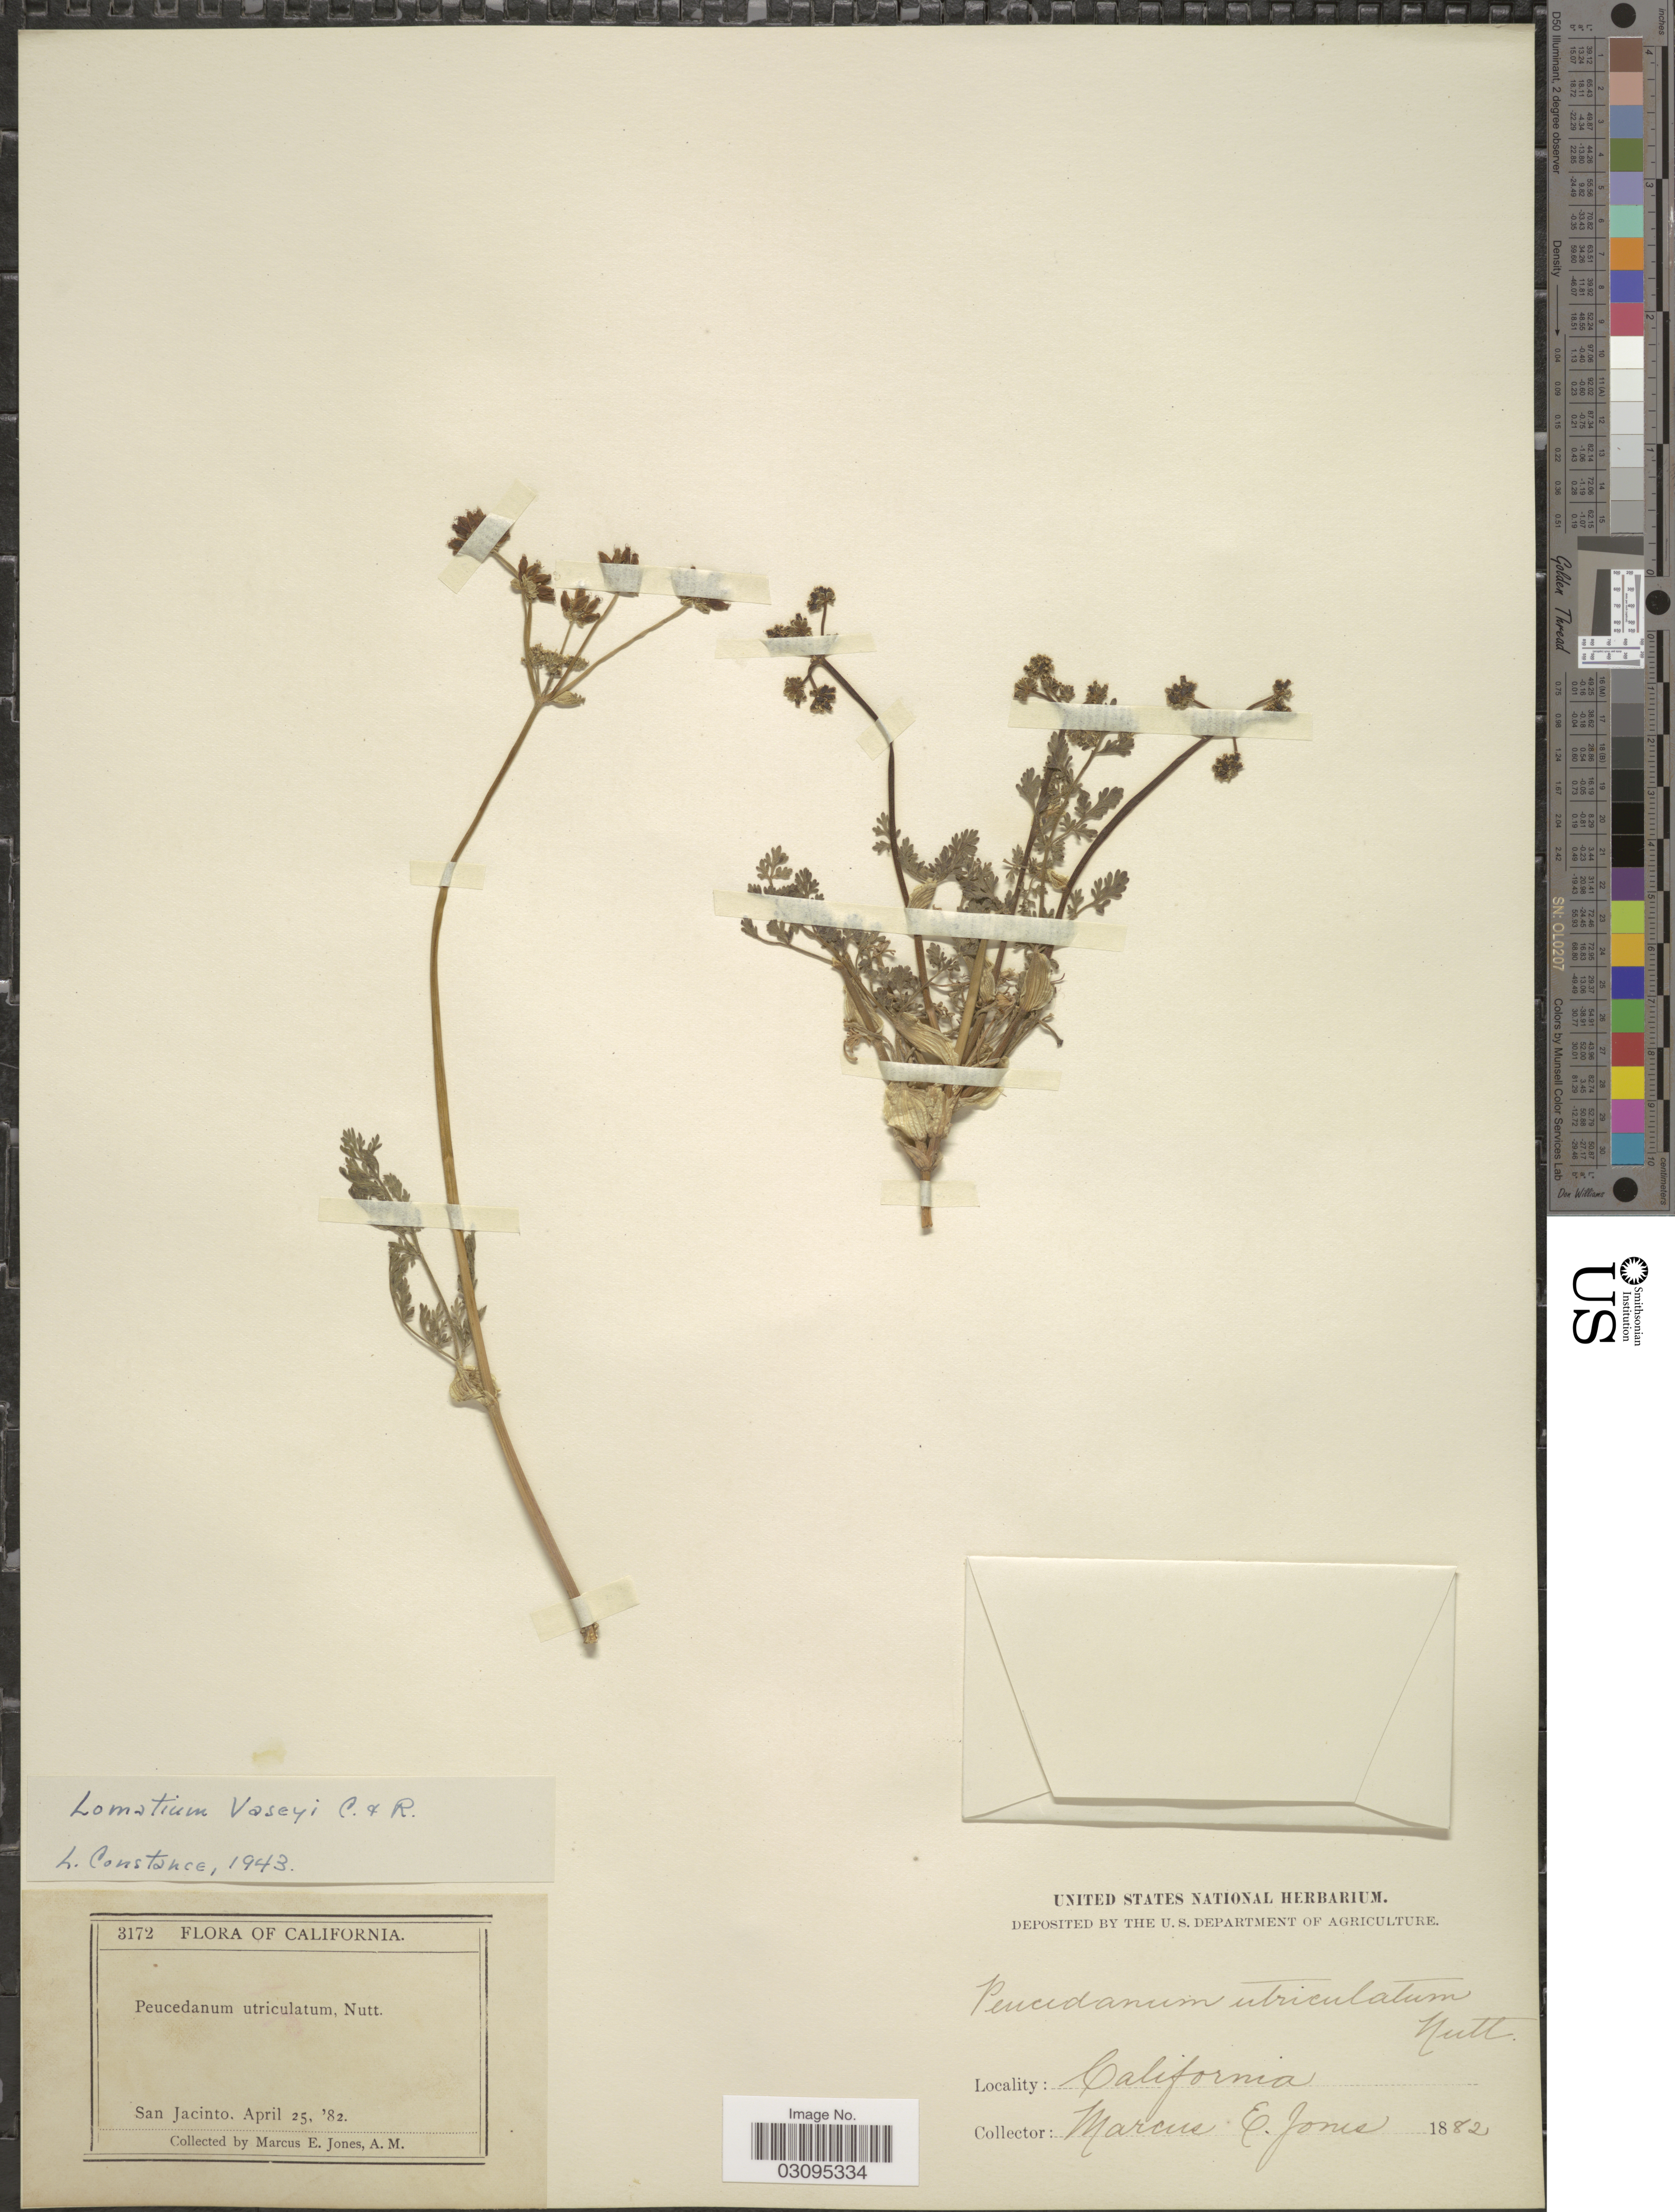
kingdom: Plantae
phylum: Tracheophyta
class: Magnoliopsida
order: Apiales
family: Apiaceae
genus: Lomatium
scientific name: Lomatium vaseyi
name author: (J.M. Coult. & Rose) J.M. Coult. & Rose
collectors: M. E. Jones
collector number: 3172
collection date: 1882-04-25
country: United States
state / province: California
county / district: Riverside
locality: San Jacinto.